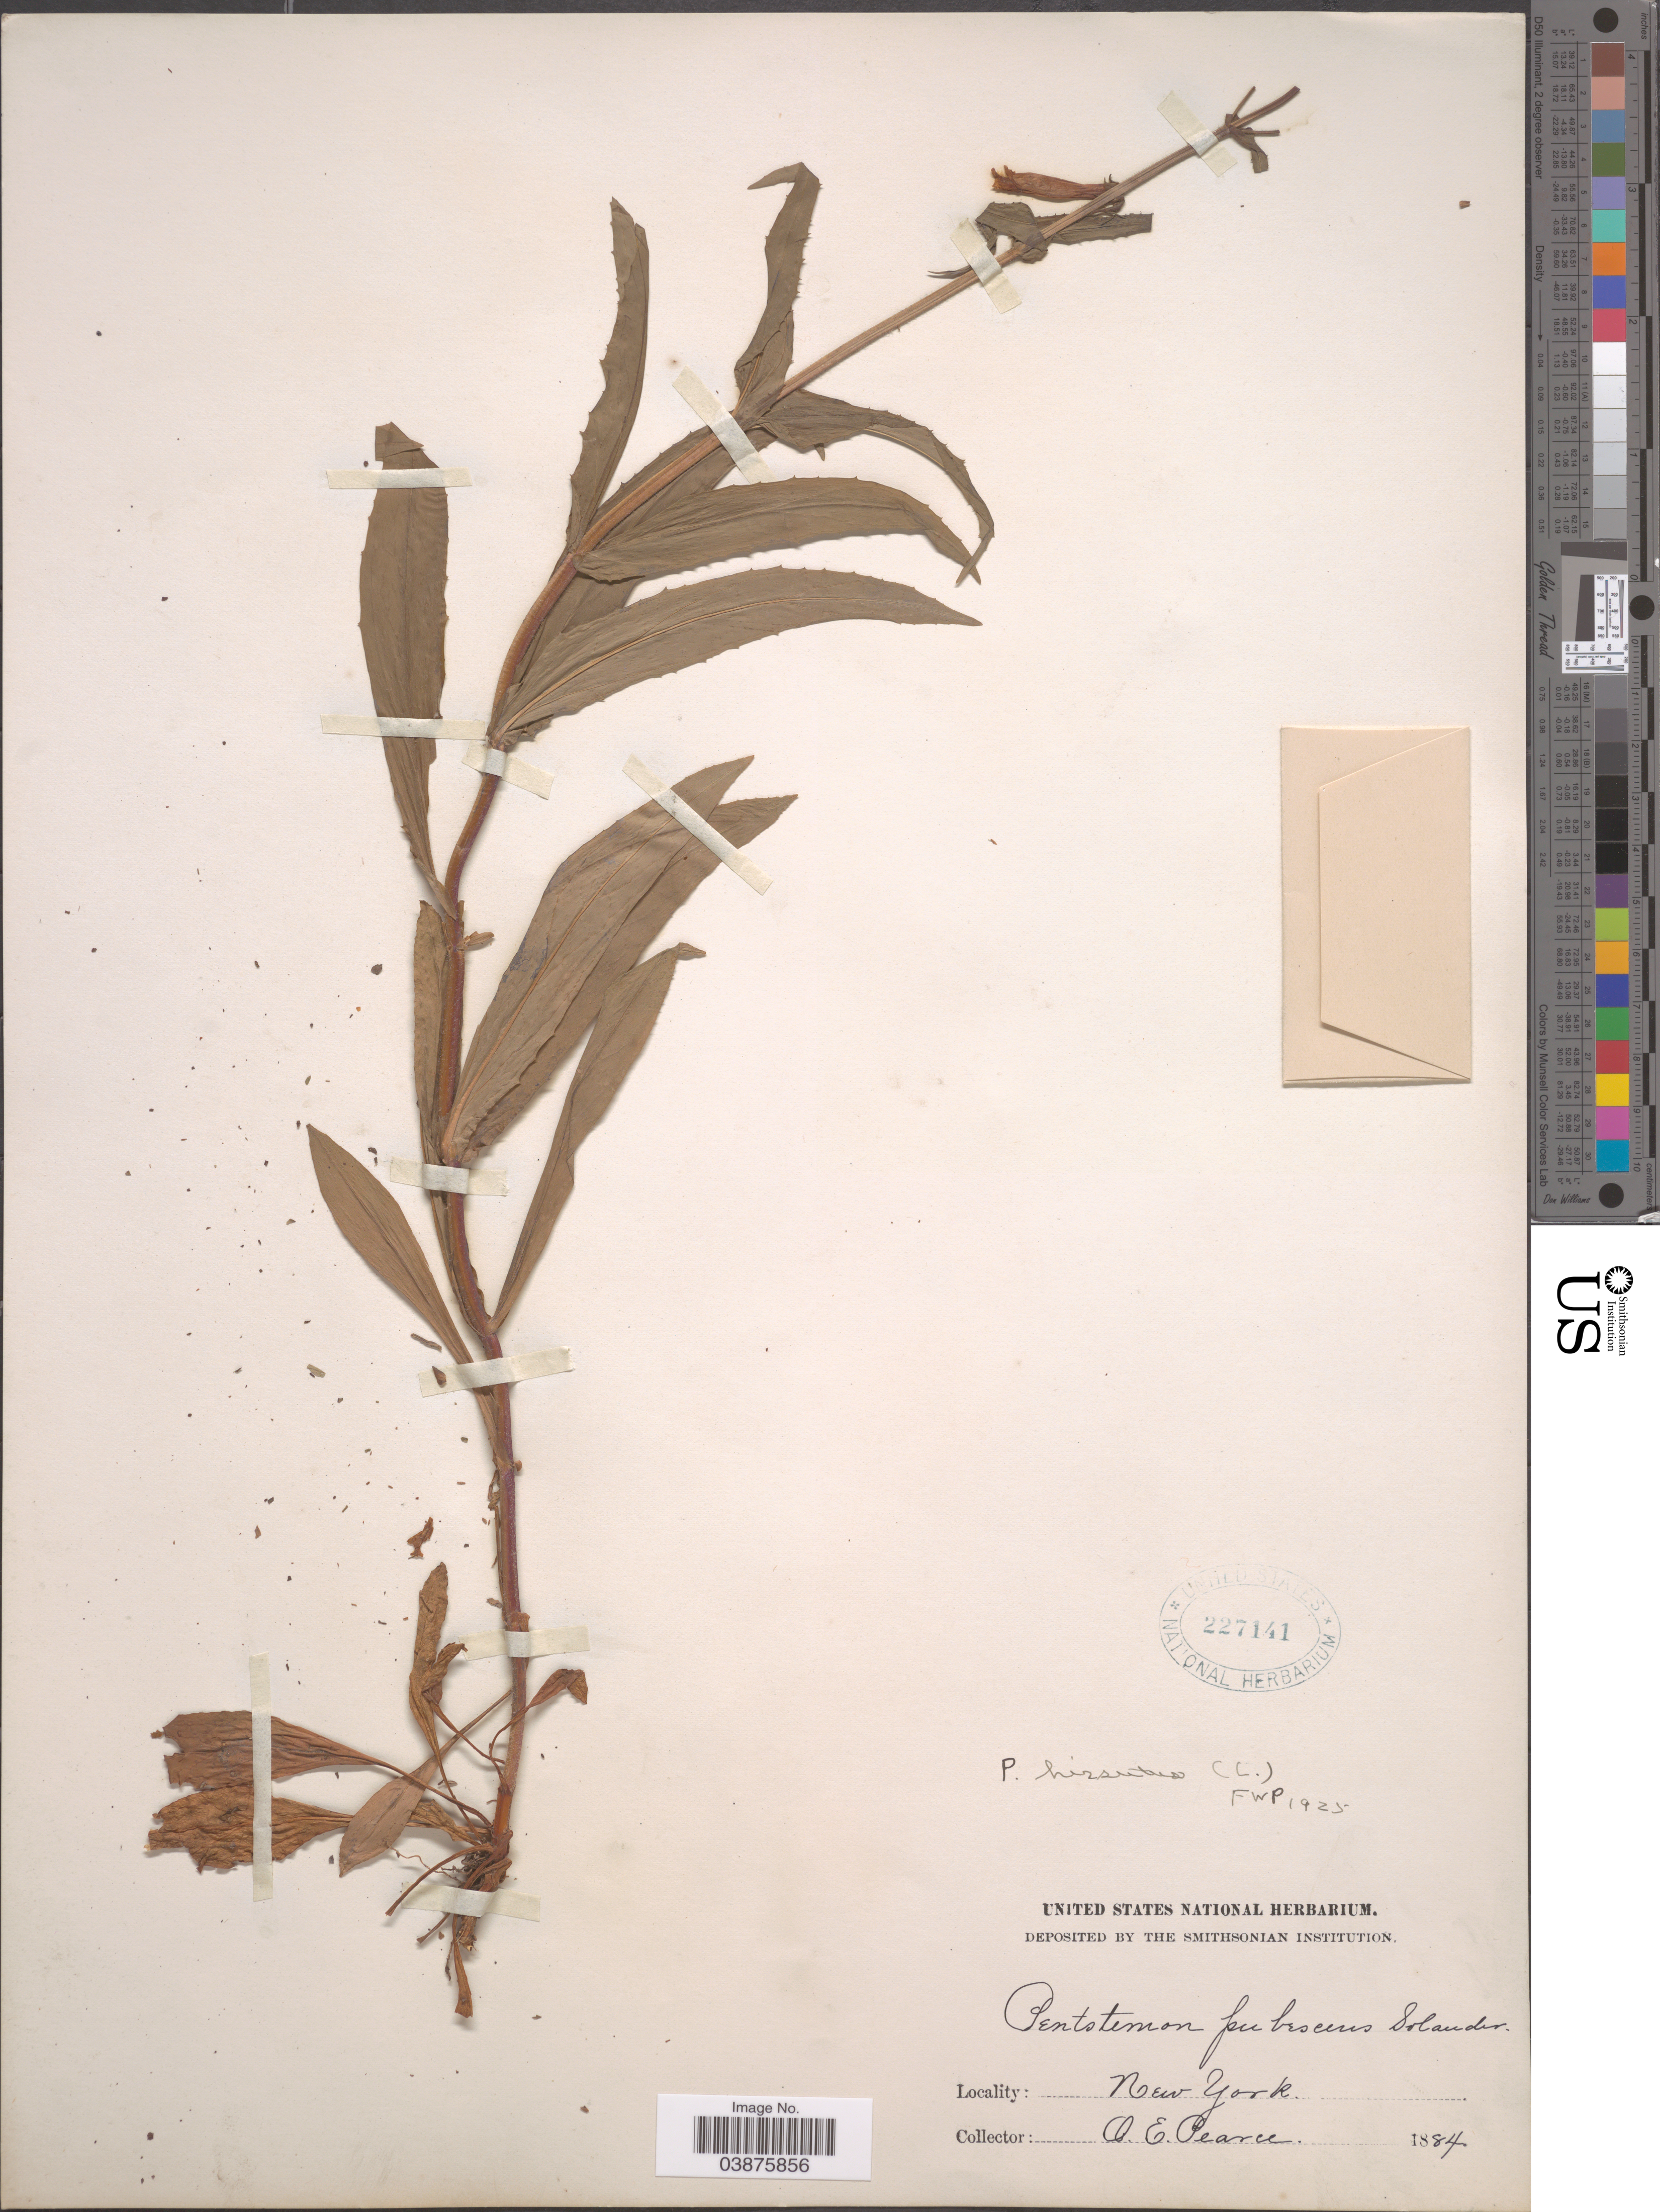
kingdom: Plantae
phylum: Tracheophyta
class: Magnoliopsida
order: Lamiales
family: Plantaginaceae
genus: Penstemon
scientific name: Penstemon hirsutus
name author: (L.) Willd.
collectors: O. E. Pearce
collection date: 1884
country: United States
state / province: New York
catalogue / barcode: US 227141